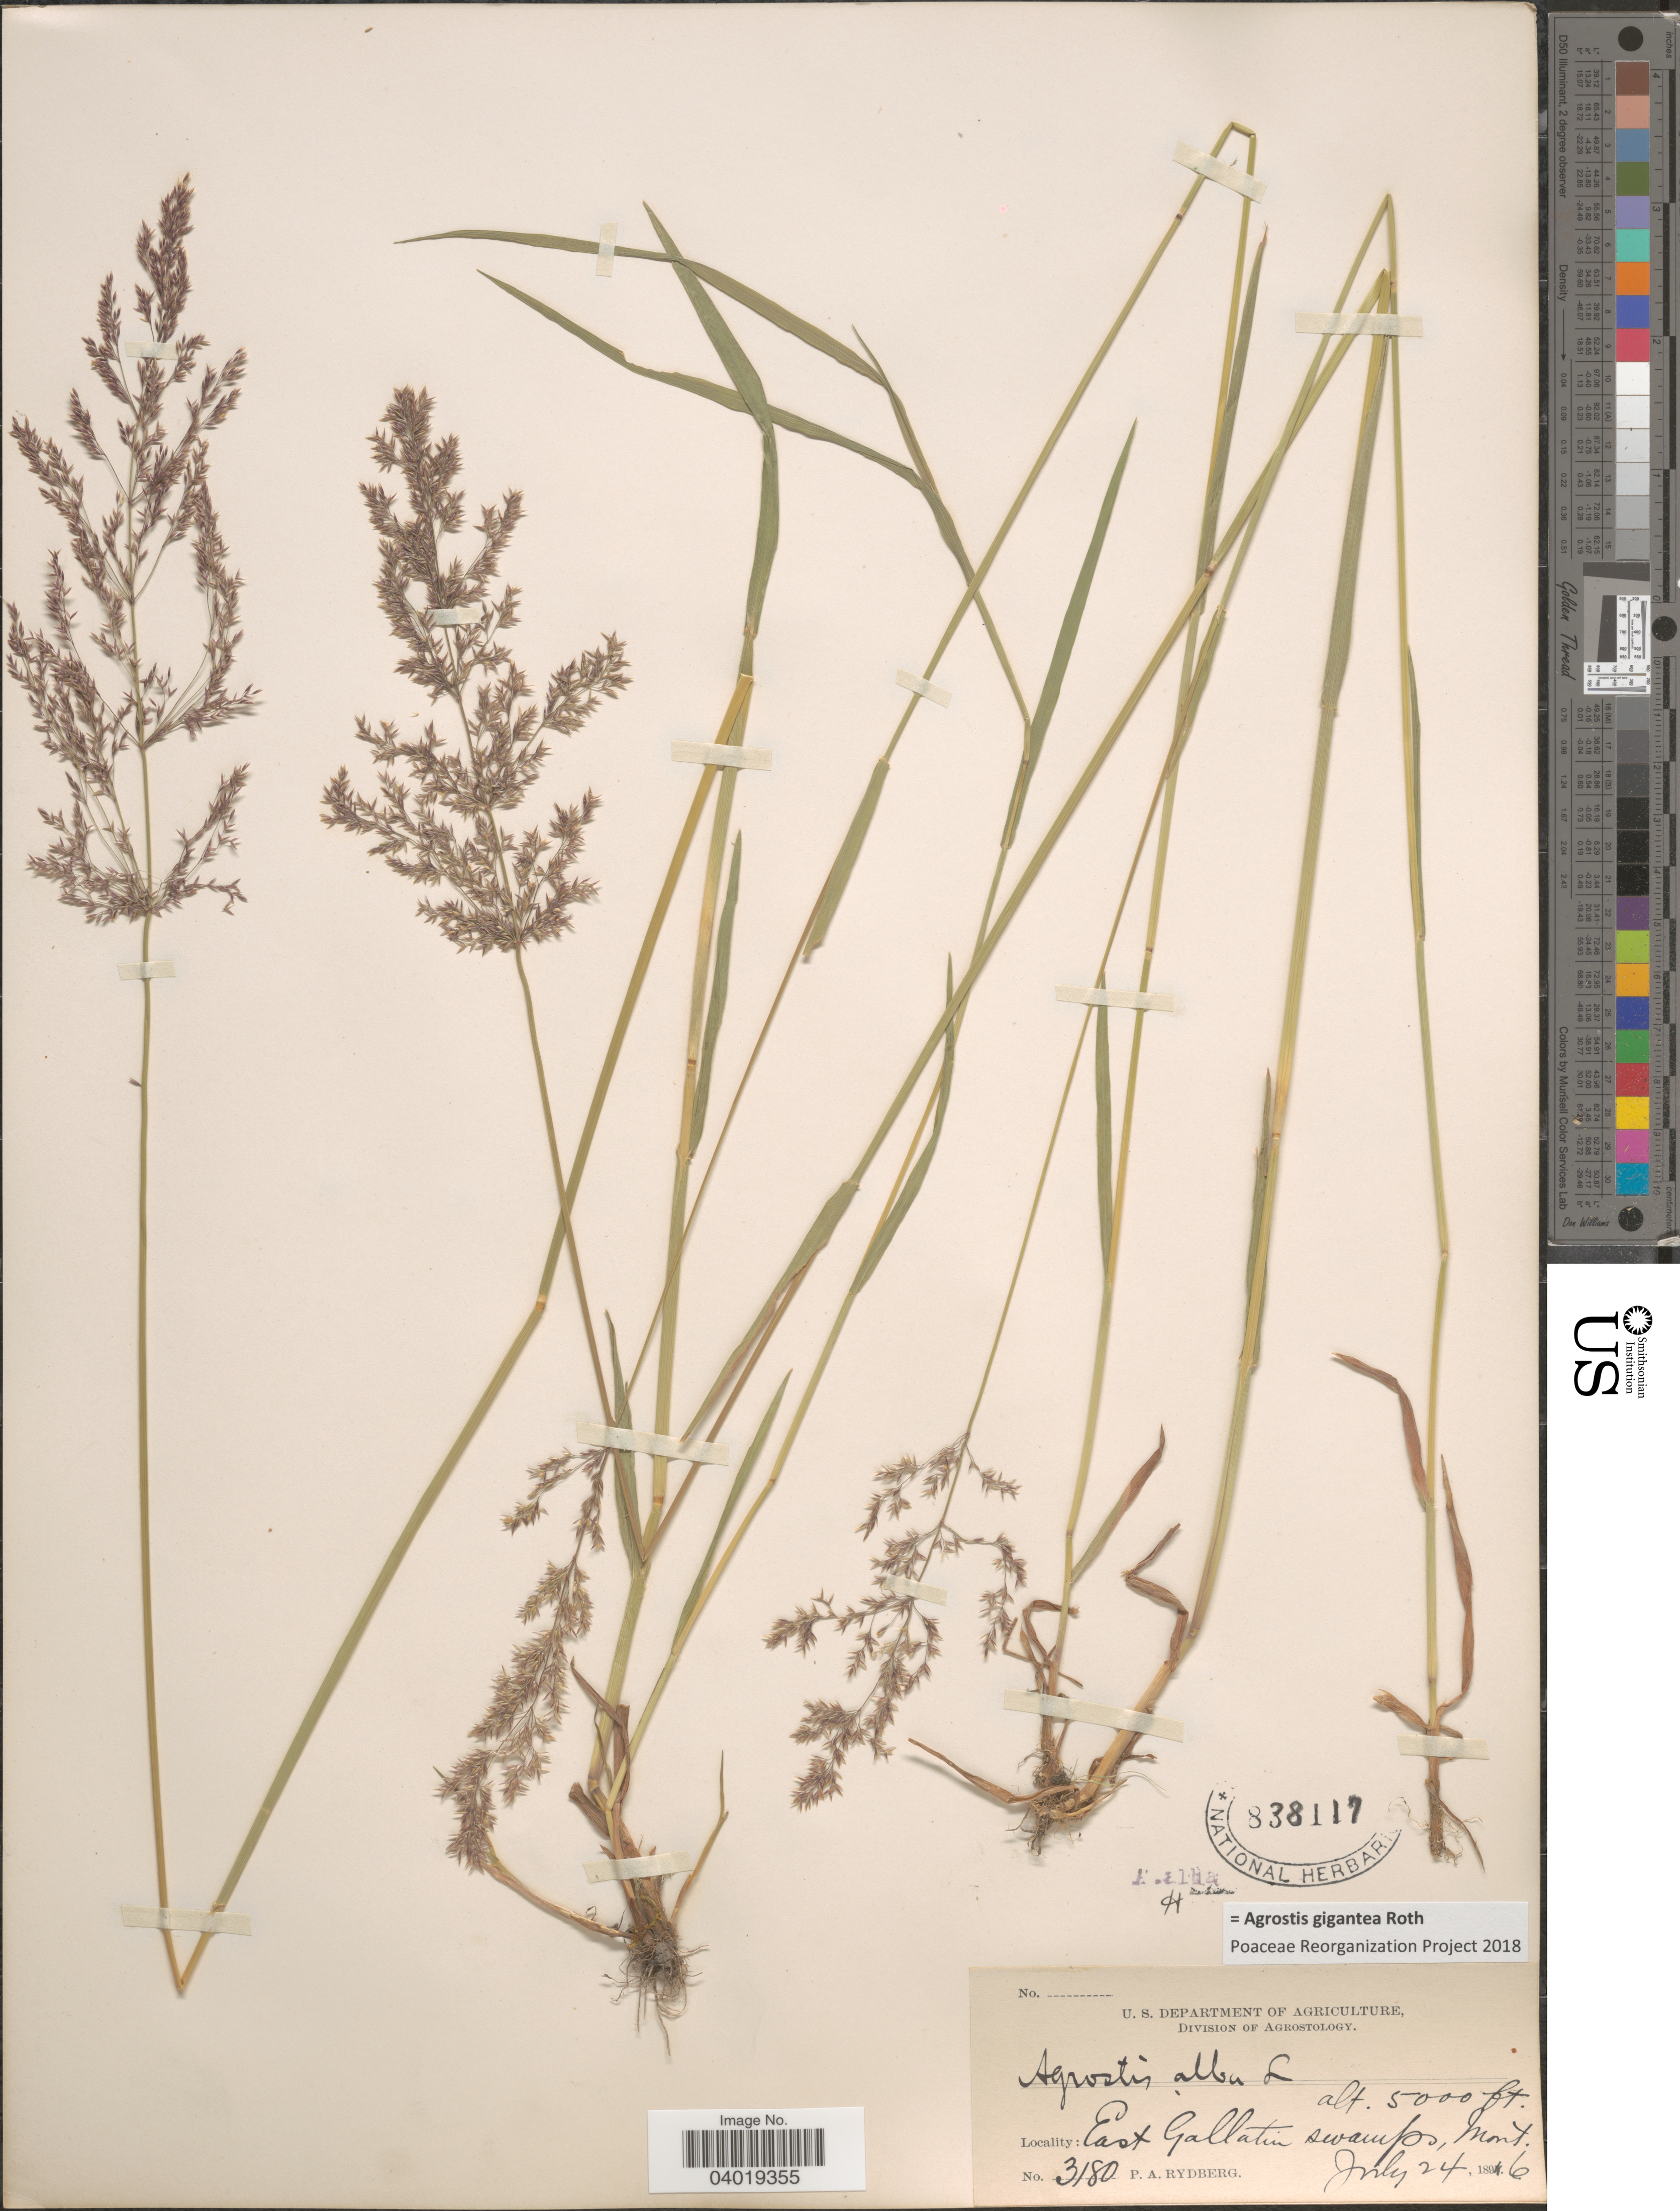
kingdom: Plantae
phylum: Tracheophyta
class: Liliopsida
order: Poales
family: Poaceae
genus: Agrostis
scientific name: Agrostis gigantea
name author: Roth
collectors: P. A. Rydberg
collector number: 3180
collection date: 1896-07-24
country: United States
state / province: Montana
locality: East Gallatin swamps.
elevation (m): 1524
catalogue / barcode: US 838117